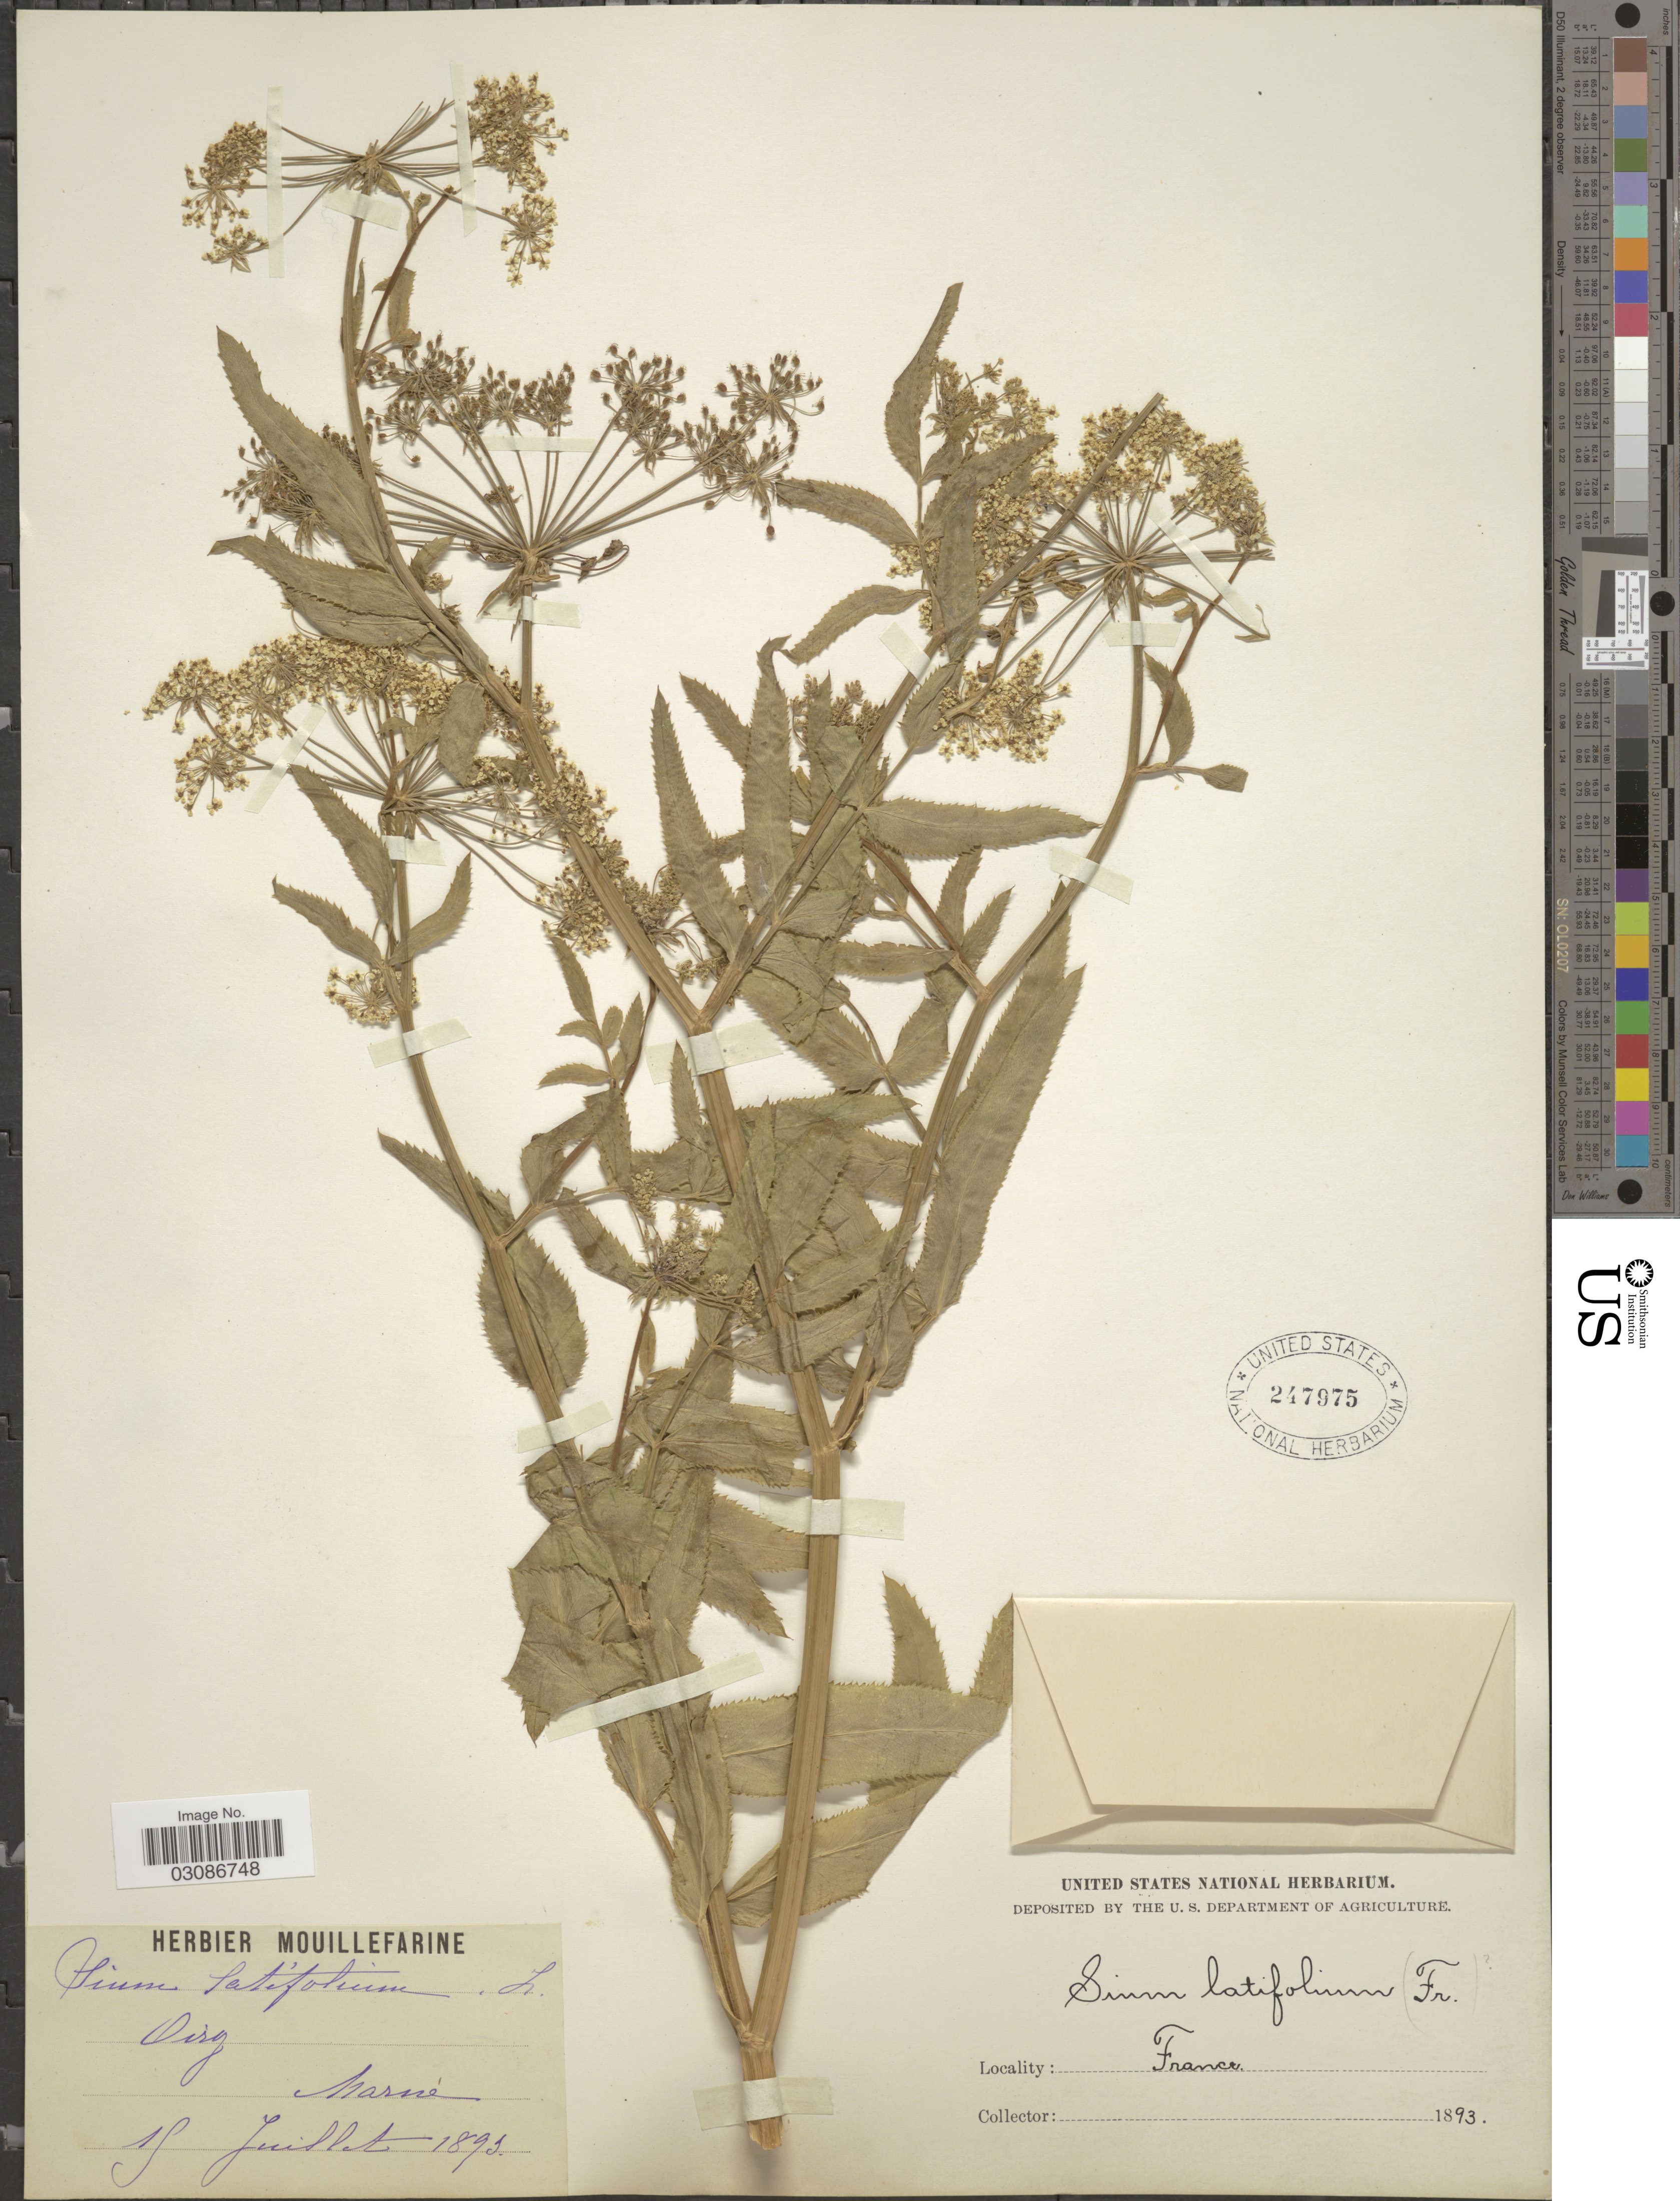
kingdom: Plantae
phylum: Tracheophyta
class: Magnoliopsida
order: Apiales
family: Apiaceae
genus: Sium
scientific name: Sium ninsi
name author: Thunb.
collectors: Marné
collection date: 1893-07-19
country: France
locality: Oiry.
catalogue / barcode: US 247975